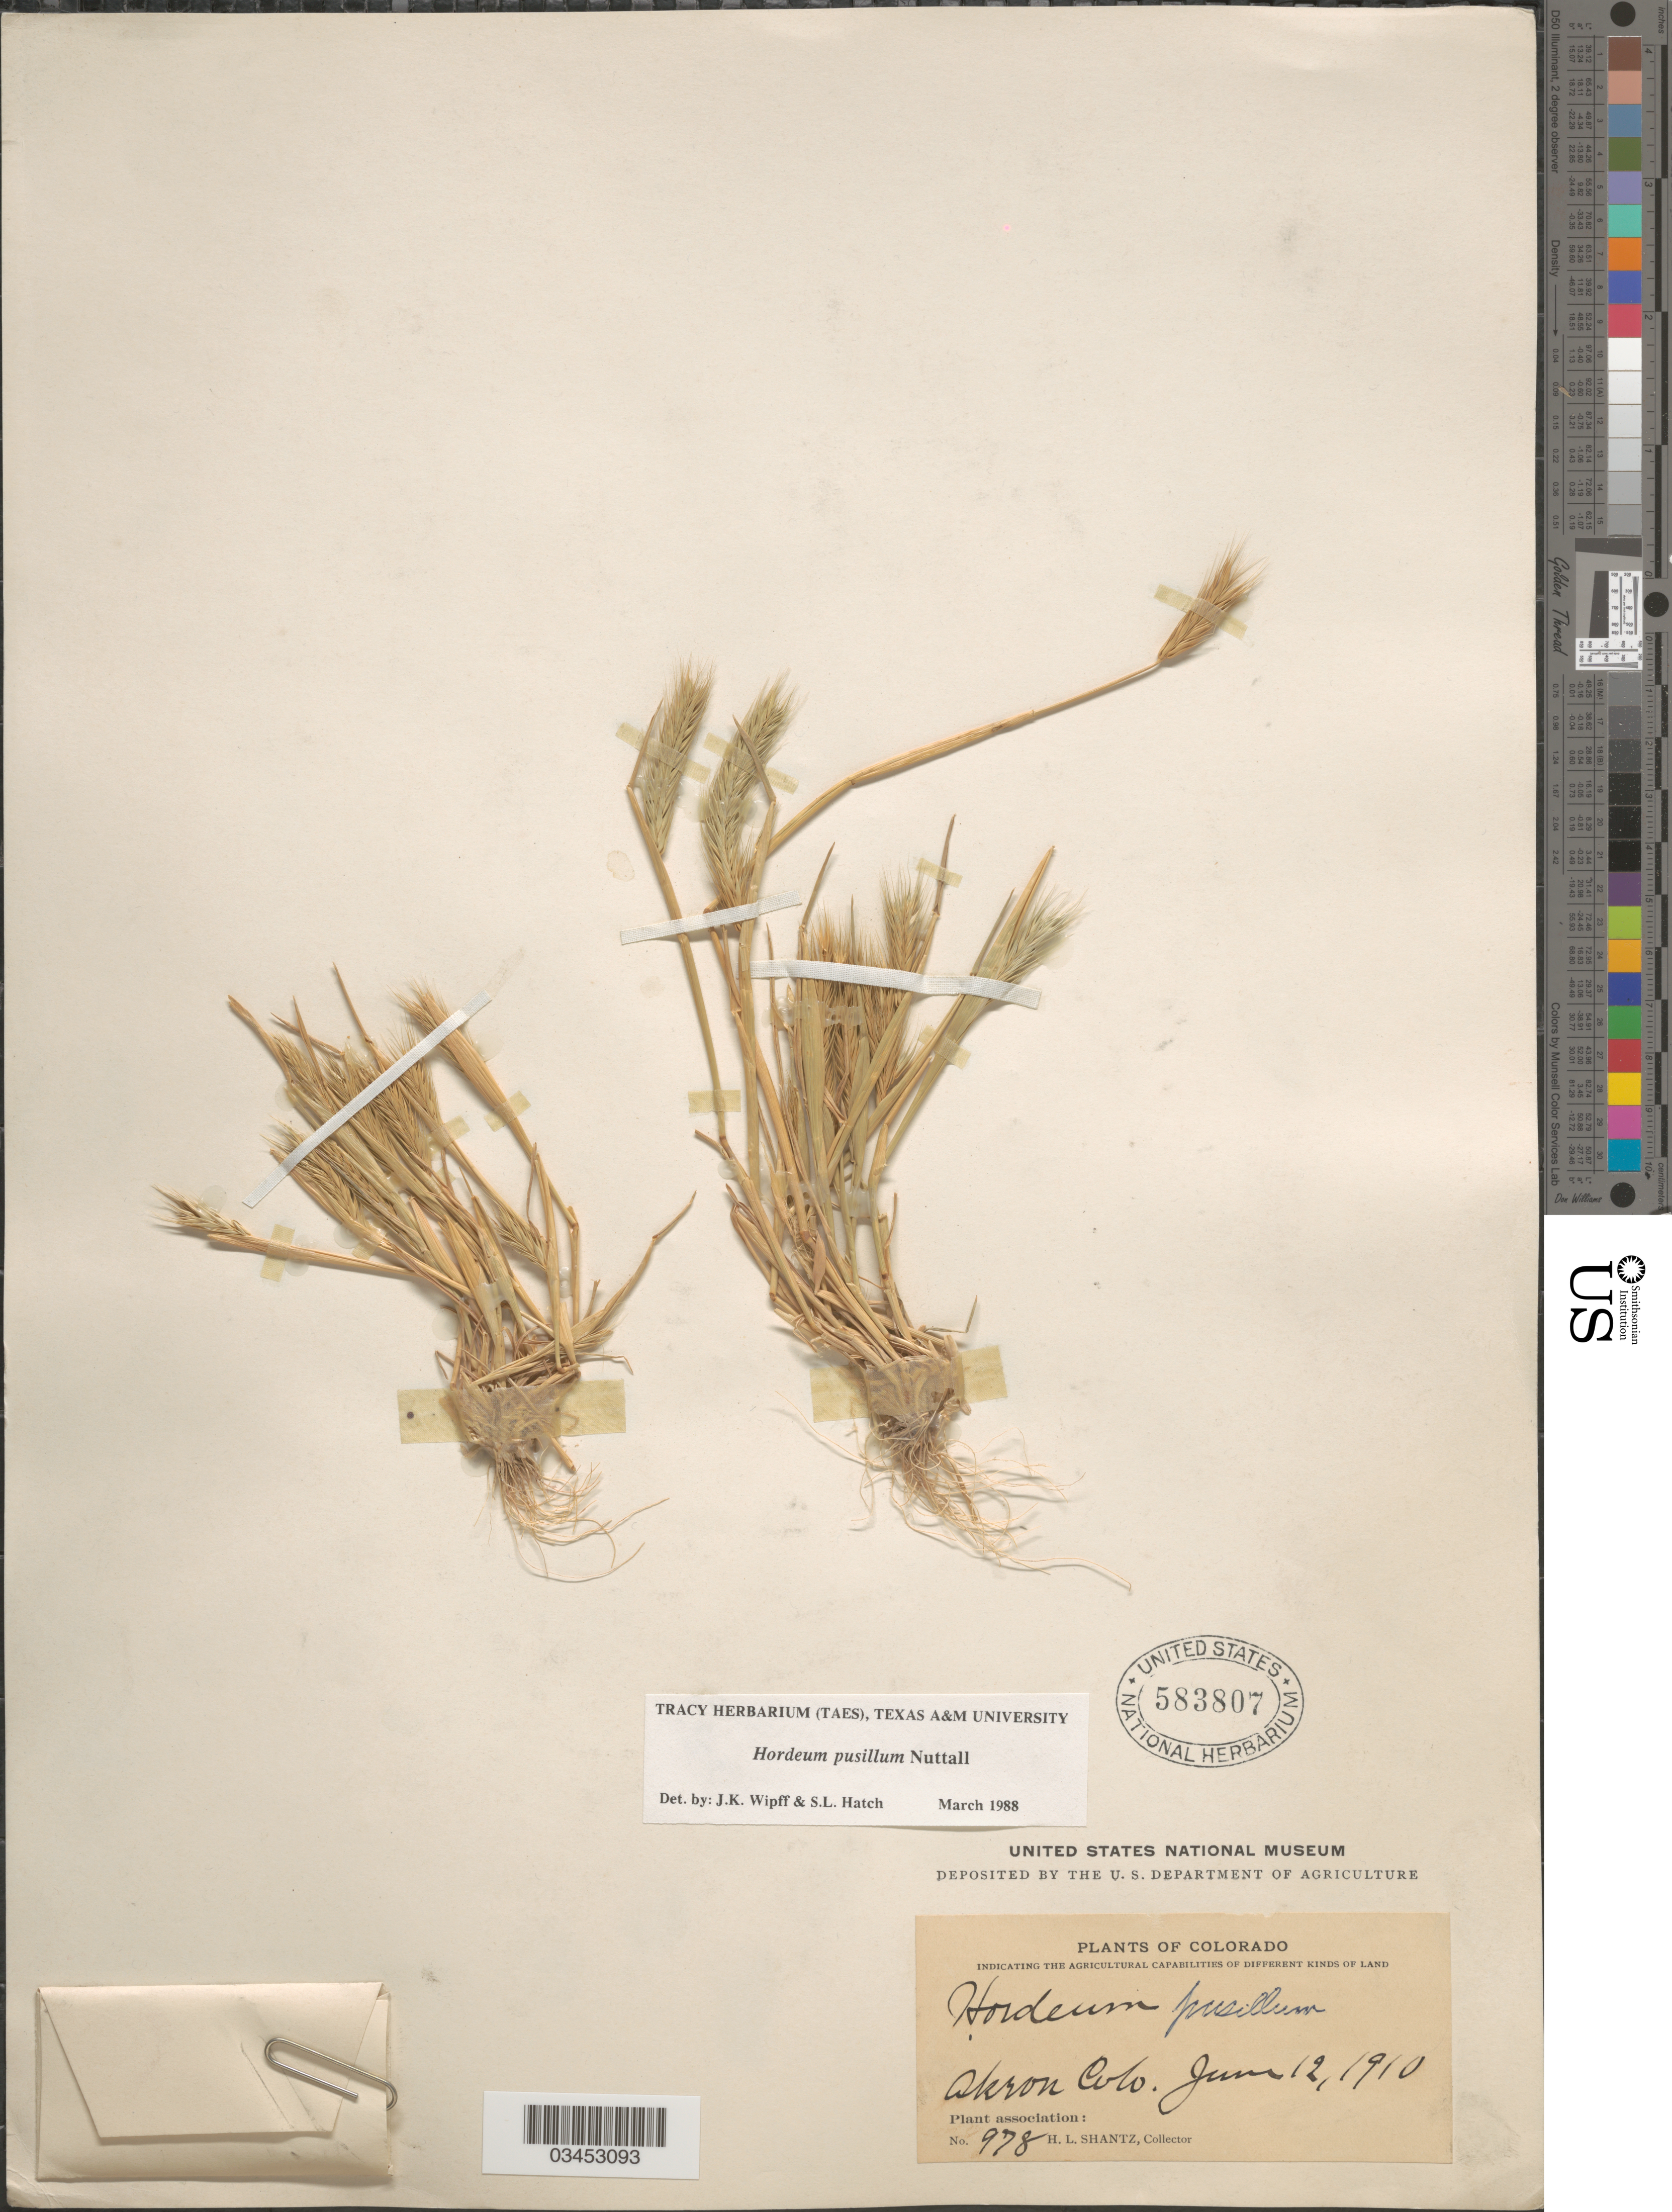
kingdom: Plantae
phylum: Tracheophyta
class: Liliopsida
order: Poales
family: Poaceae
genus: Hordeum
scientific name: Hordeum pusillum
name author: Nutt.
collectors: H. Shantz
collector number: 978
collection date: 1910-06-12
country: United States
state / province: Colorado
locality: Akron.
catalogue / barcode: US 583807